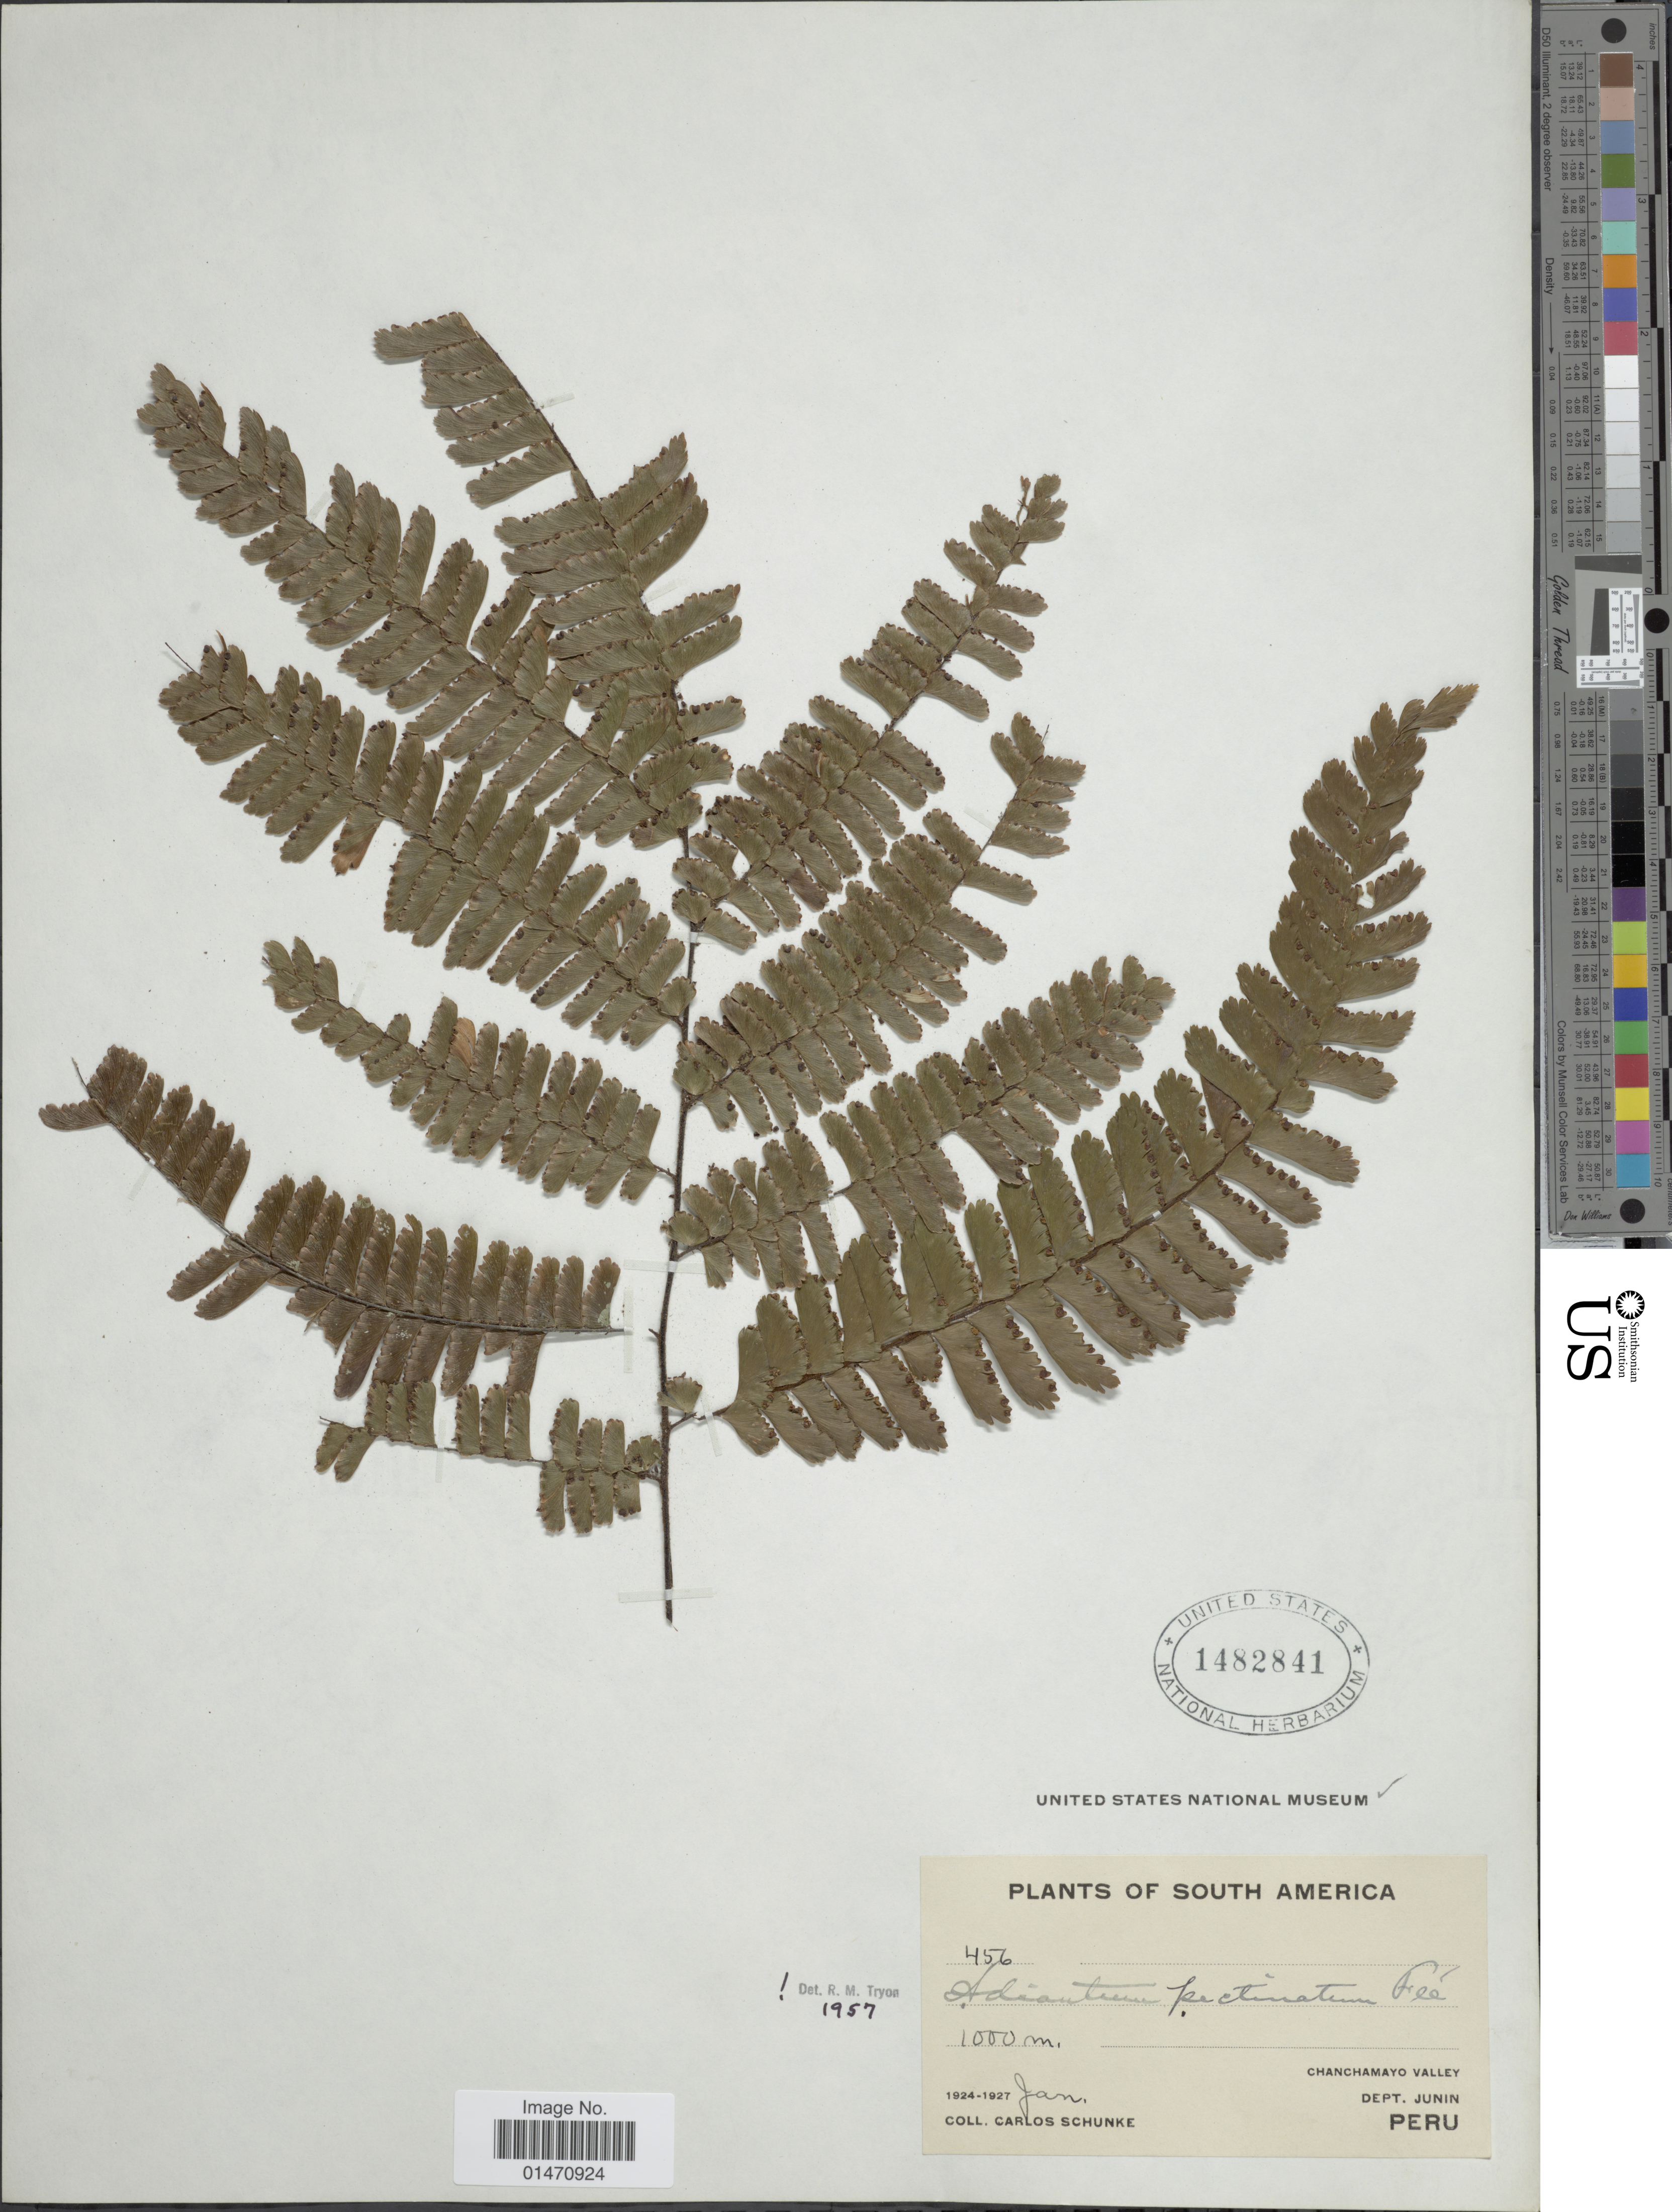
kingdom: Plantae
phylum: Tracheophyta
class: Polypodiopsida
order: Polypodiales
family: Pteridaceae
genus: Adiantum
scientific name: Adiantum pectinatum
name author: Kunze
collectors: C. Schunke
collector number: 456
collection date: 1924-01/1927-01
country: Peru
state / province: Junín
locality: Plants of South AMerica, Chanchamayo valley, Dept. Junin, Peru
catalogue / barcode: US 1482841